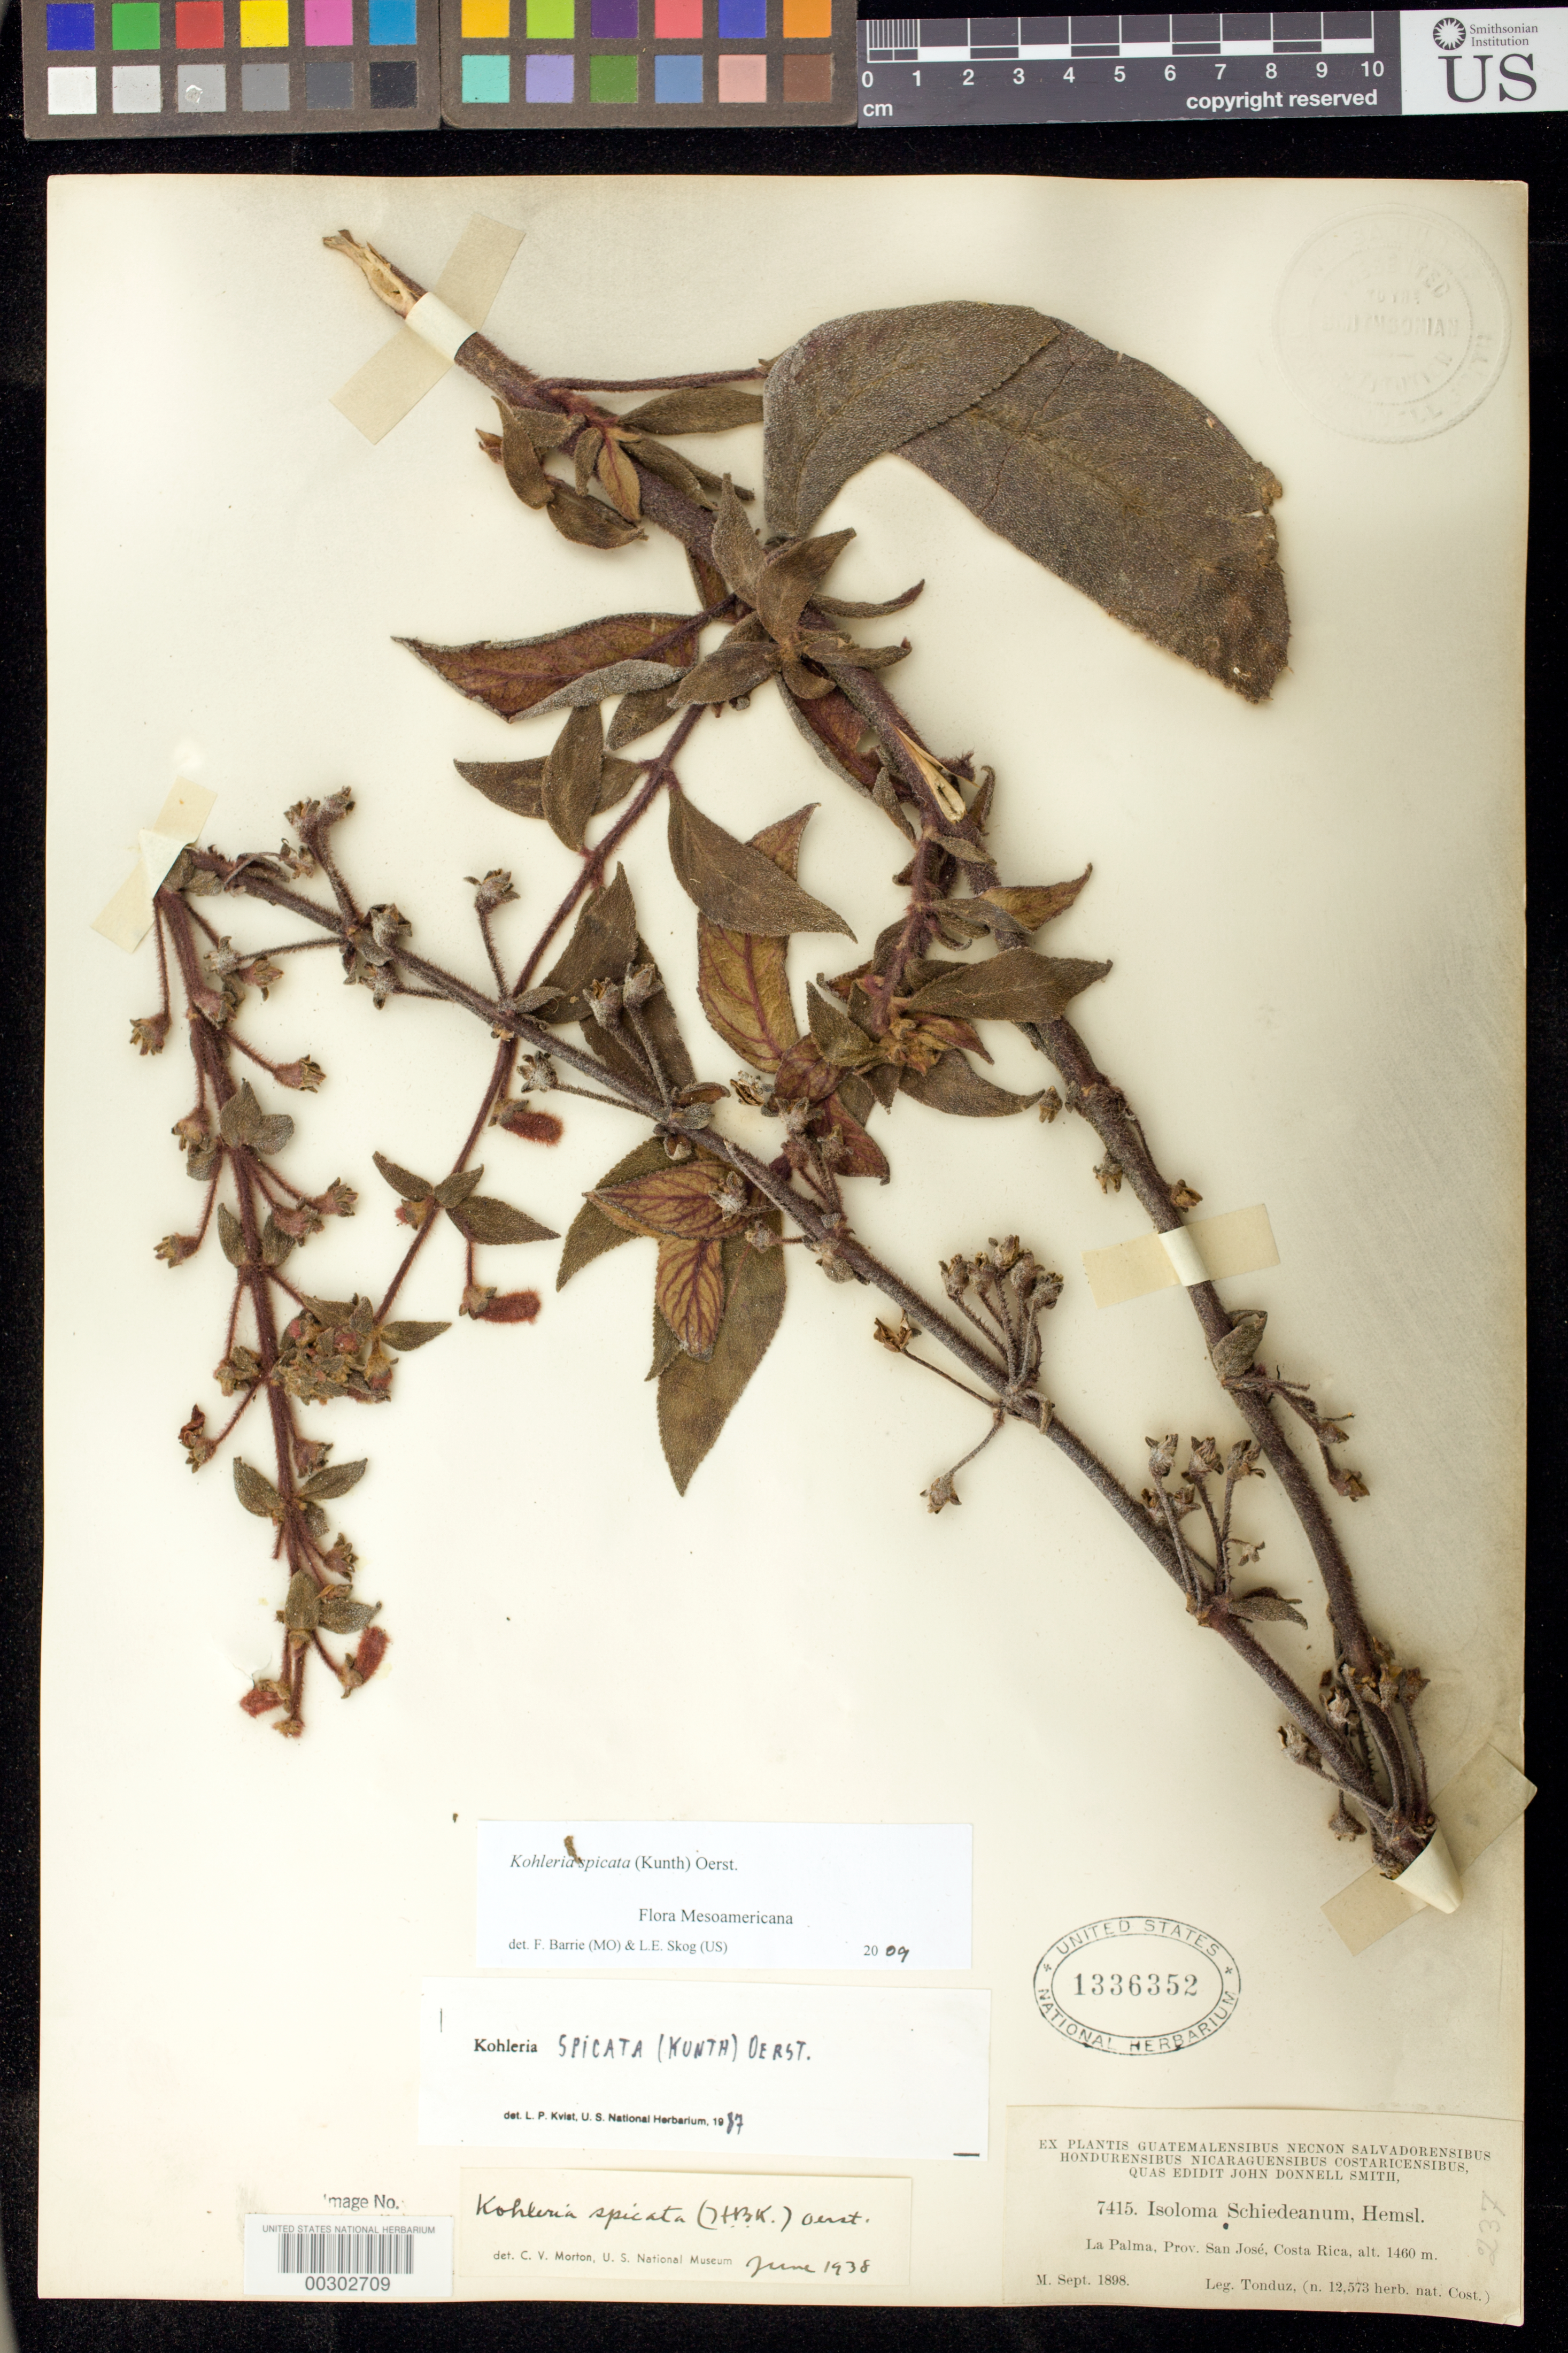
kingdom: Plantae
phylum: Tracheophyta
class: Magnoliopsida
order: Lamiales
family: Gesneriaceae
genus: Kohleria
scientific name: Kohleria spicata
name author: (Kunth) Oerst.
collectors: A. Tonduz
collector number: HNC 12573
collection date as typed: Sep 1898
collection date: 1898-09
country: Costa Rica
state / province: San José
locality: La Palma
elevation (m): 1460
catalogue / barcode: US 1336352